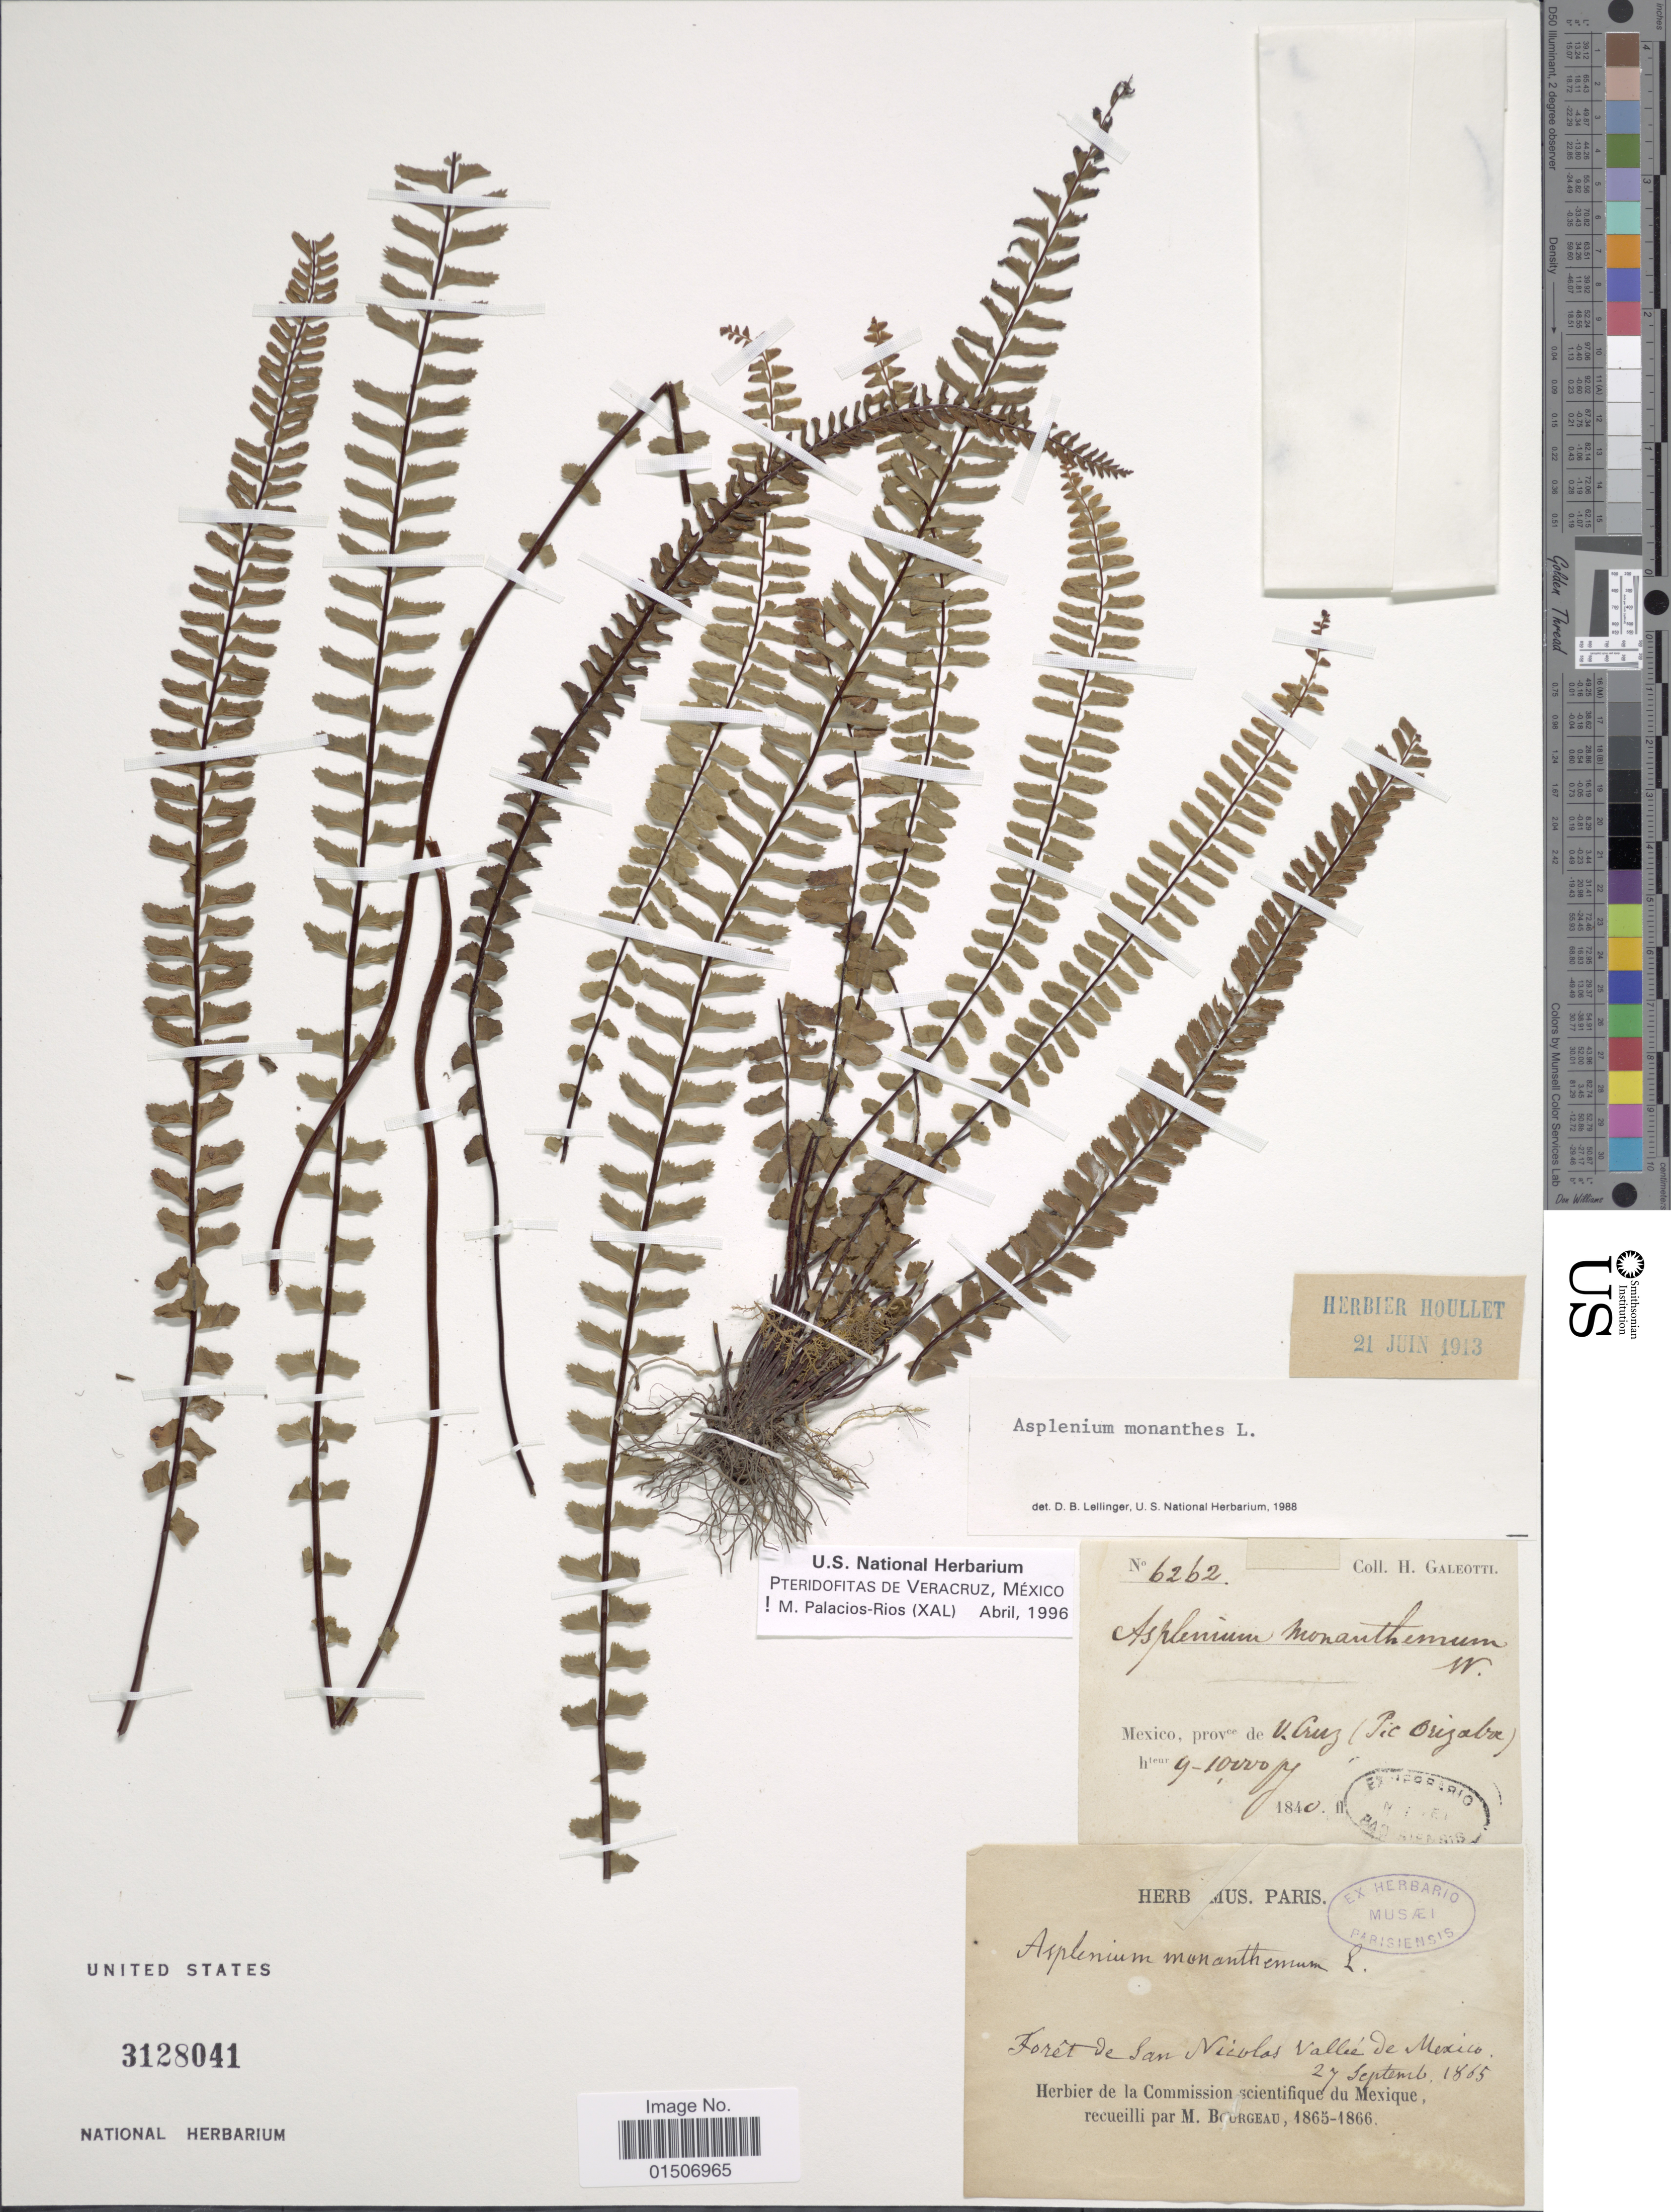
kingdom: Plantae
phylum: Tracheophyta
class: Polypodiopsida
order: Polypodiales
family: Aspleniaceae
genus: Asplenium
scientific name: Asplenium monanthes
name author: L.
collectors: H. G. Galeotti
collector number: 6262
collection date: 1865-09-27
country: Mexico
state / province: Veracruz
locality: (Pic Orizaba), Forêt de San Nicolas Vallée de Mexico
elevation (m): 2743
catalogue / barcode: US 3128041